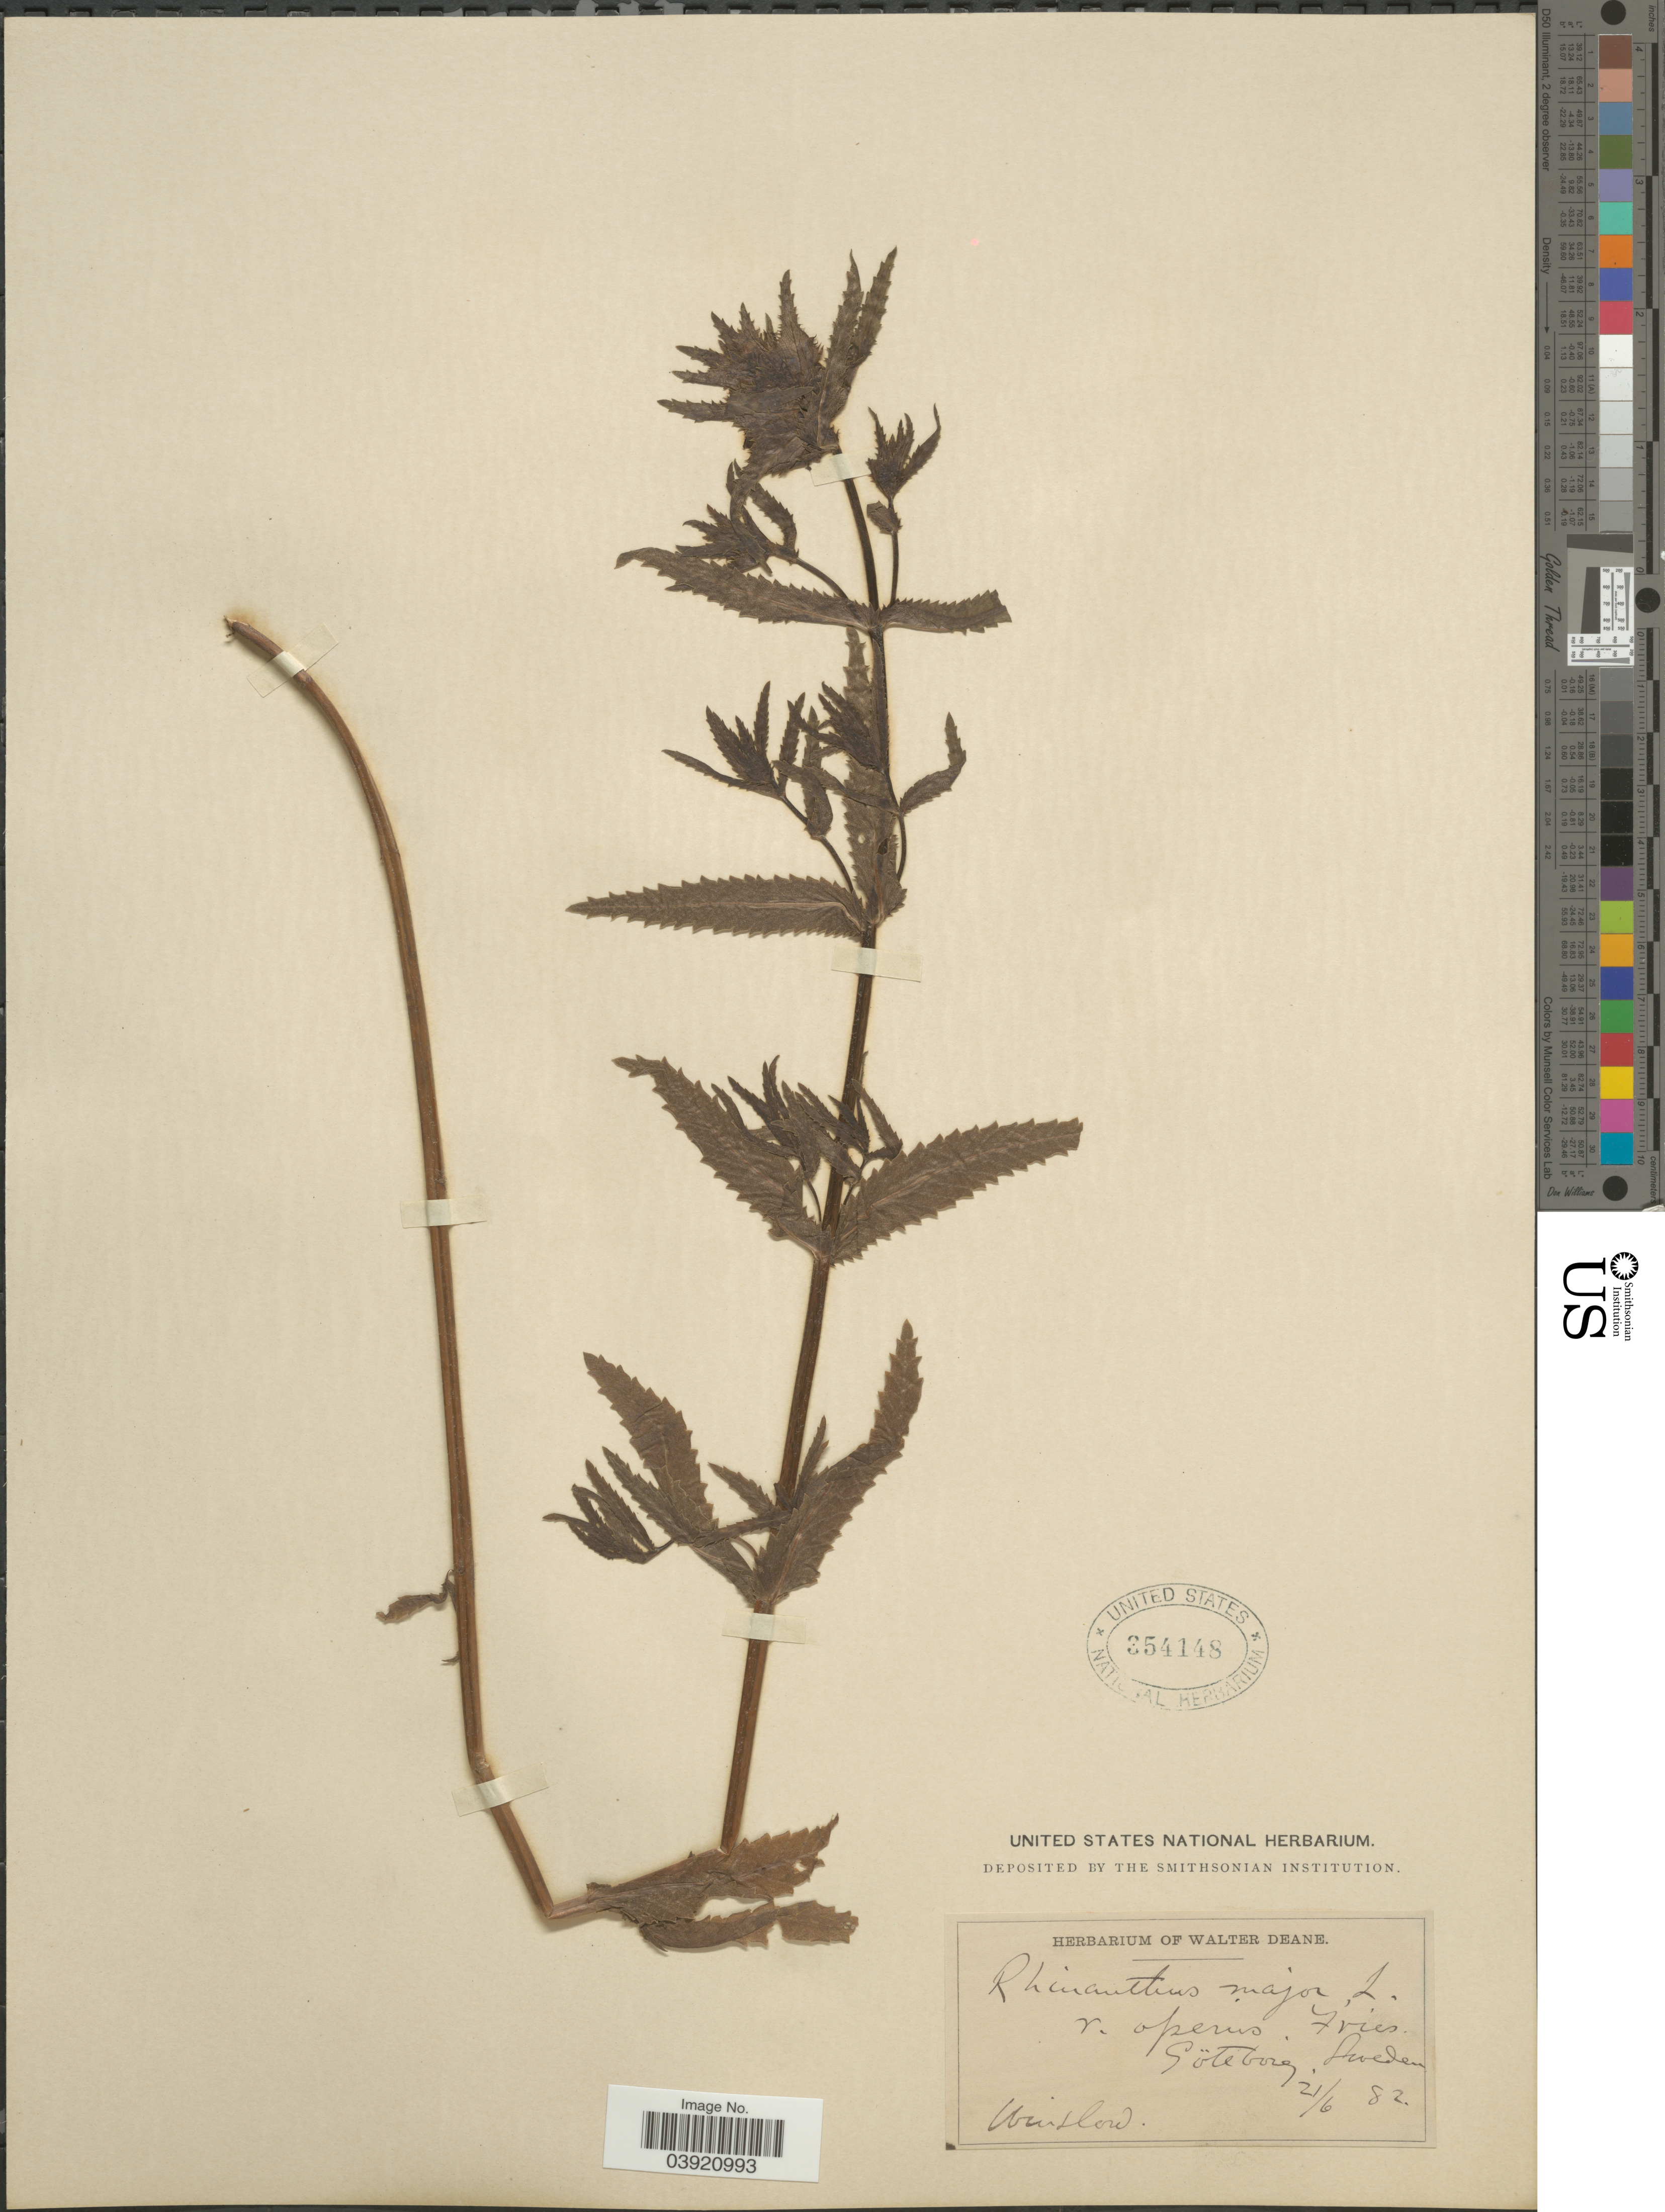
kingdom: Plantae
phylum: Tracheophyta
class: Magnoliopsida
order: Lamiales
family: Orobanchaceae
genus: Rhinanthus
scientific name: Rhinanthus major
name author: L.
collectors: Winslow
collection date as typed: Transcribed d/m/y: 21/6/82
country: Sweden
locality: Göteborg.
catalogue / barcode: US 354148